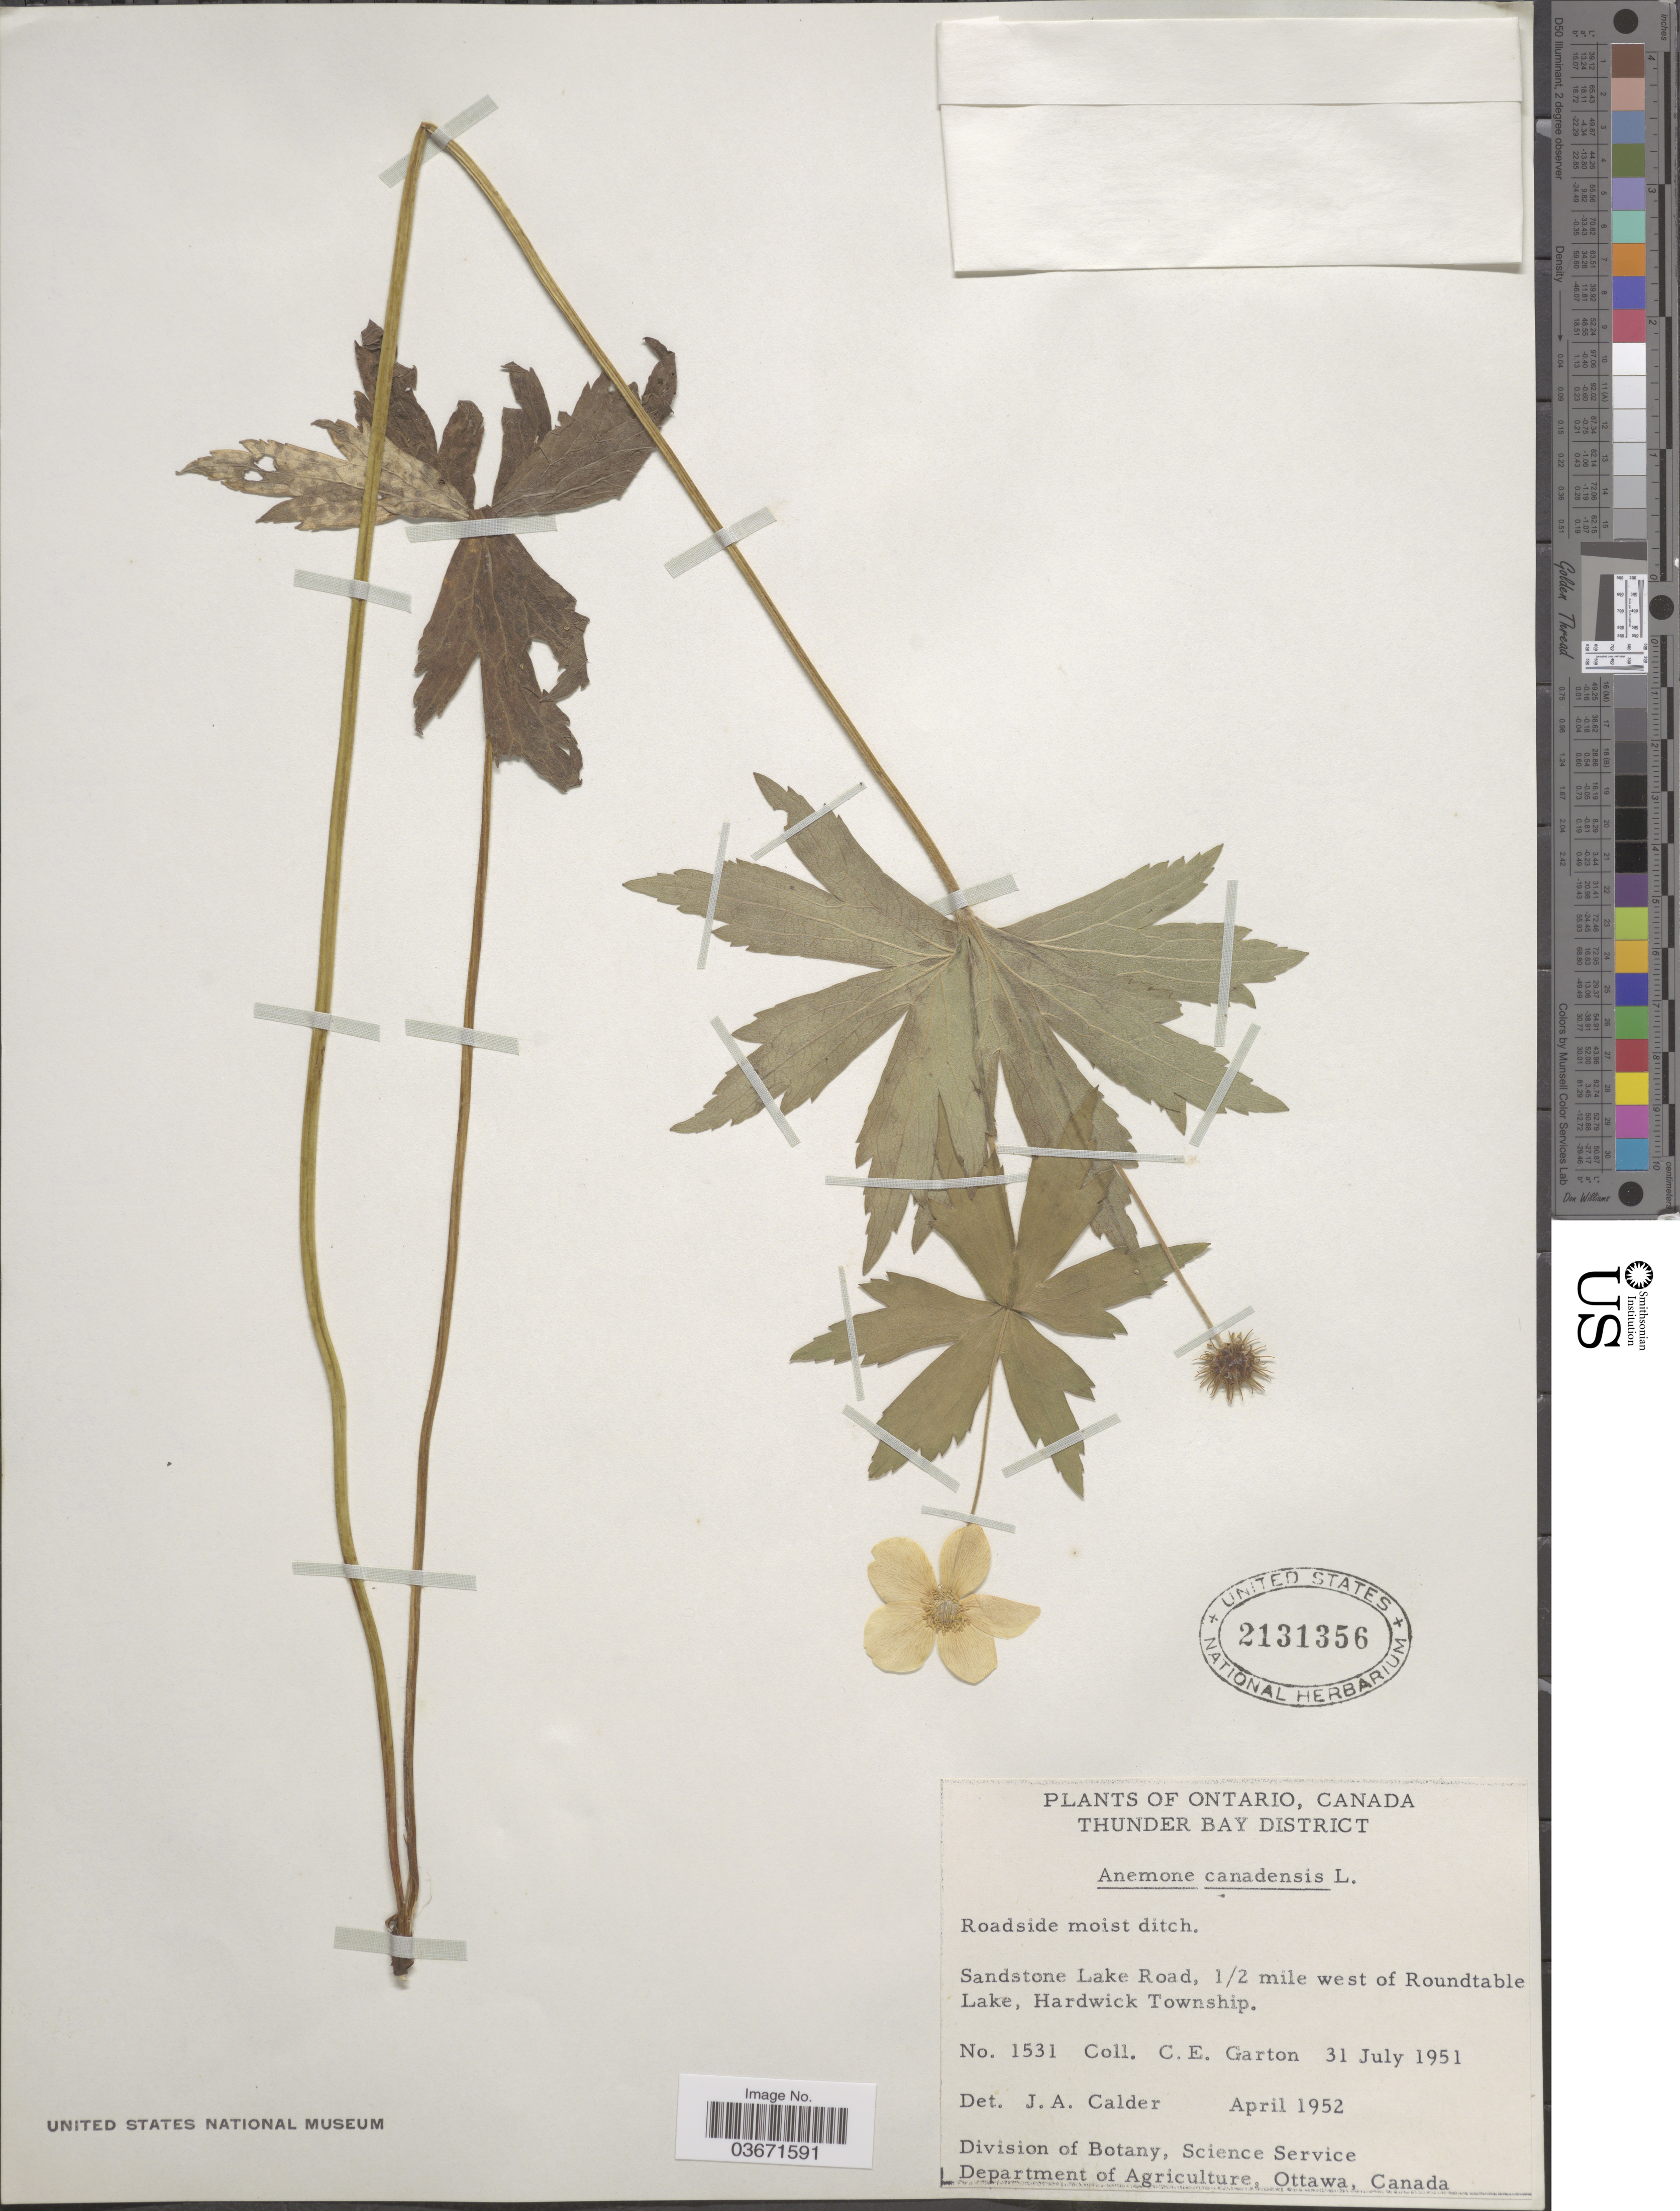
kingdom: Plantae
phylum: Tracheophyta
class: Magnoliopsida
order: Ranunculales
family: Ranunculaceae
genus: Anemone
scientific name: Anemone canadensis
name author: L.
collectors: C. E. Garton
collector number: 1531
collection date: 1951-07-31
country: Canada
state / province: Ontario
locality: Thunder Bay District. Sandstone Lake Road, 1/2 mile west of Roundtable Lake, Hardwick Township.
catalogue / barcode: US 2131356